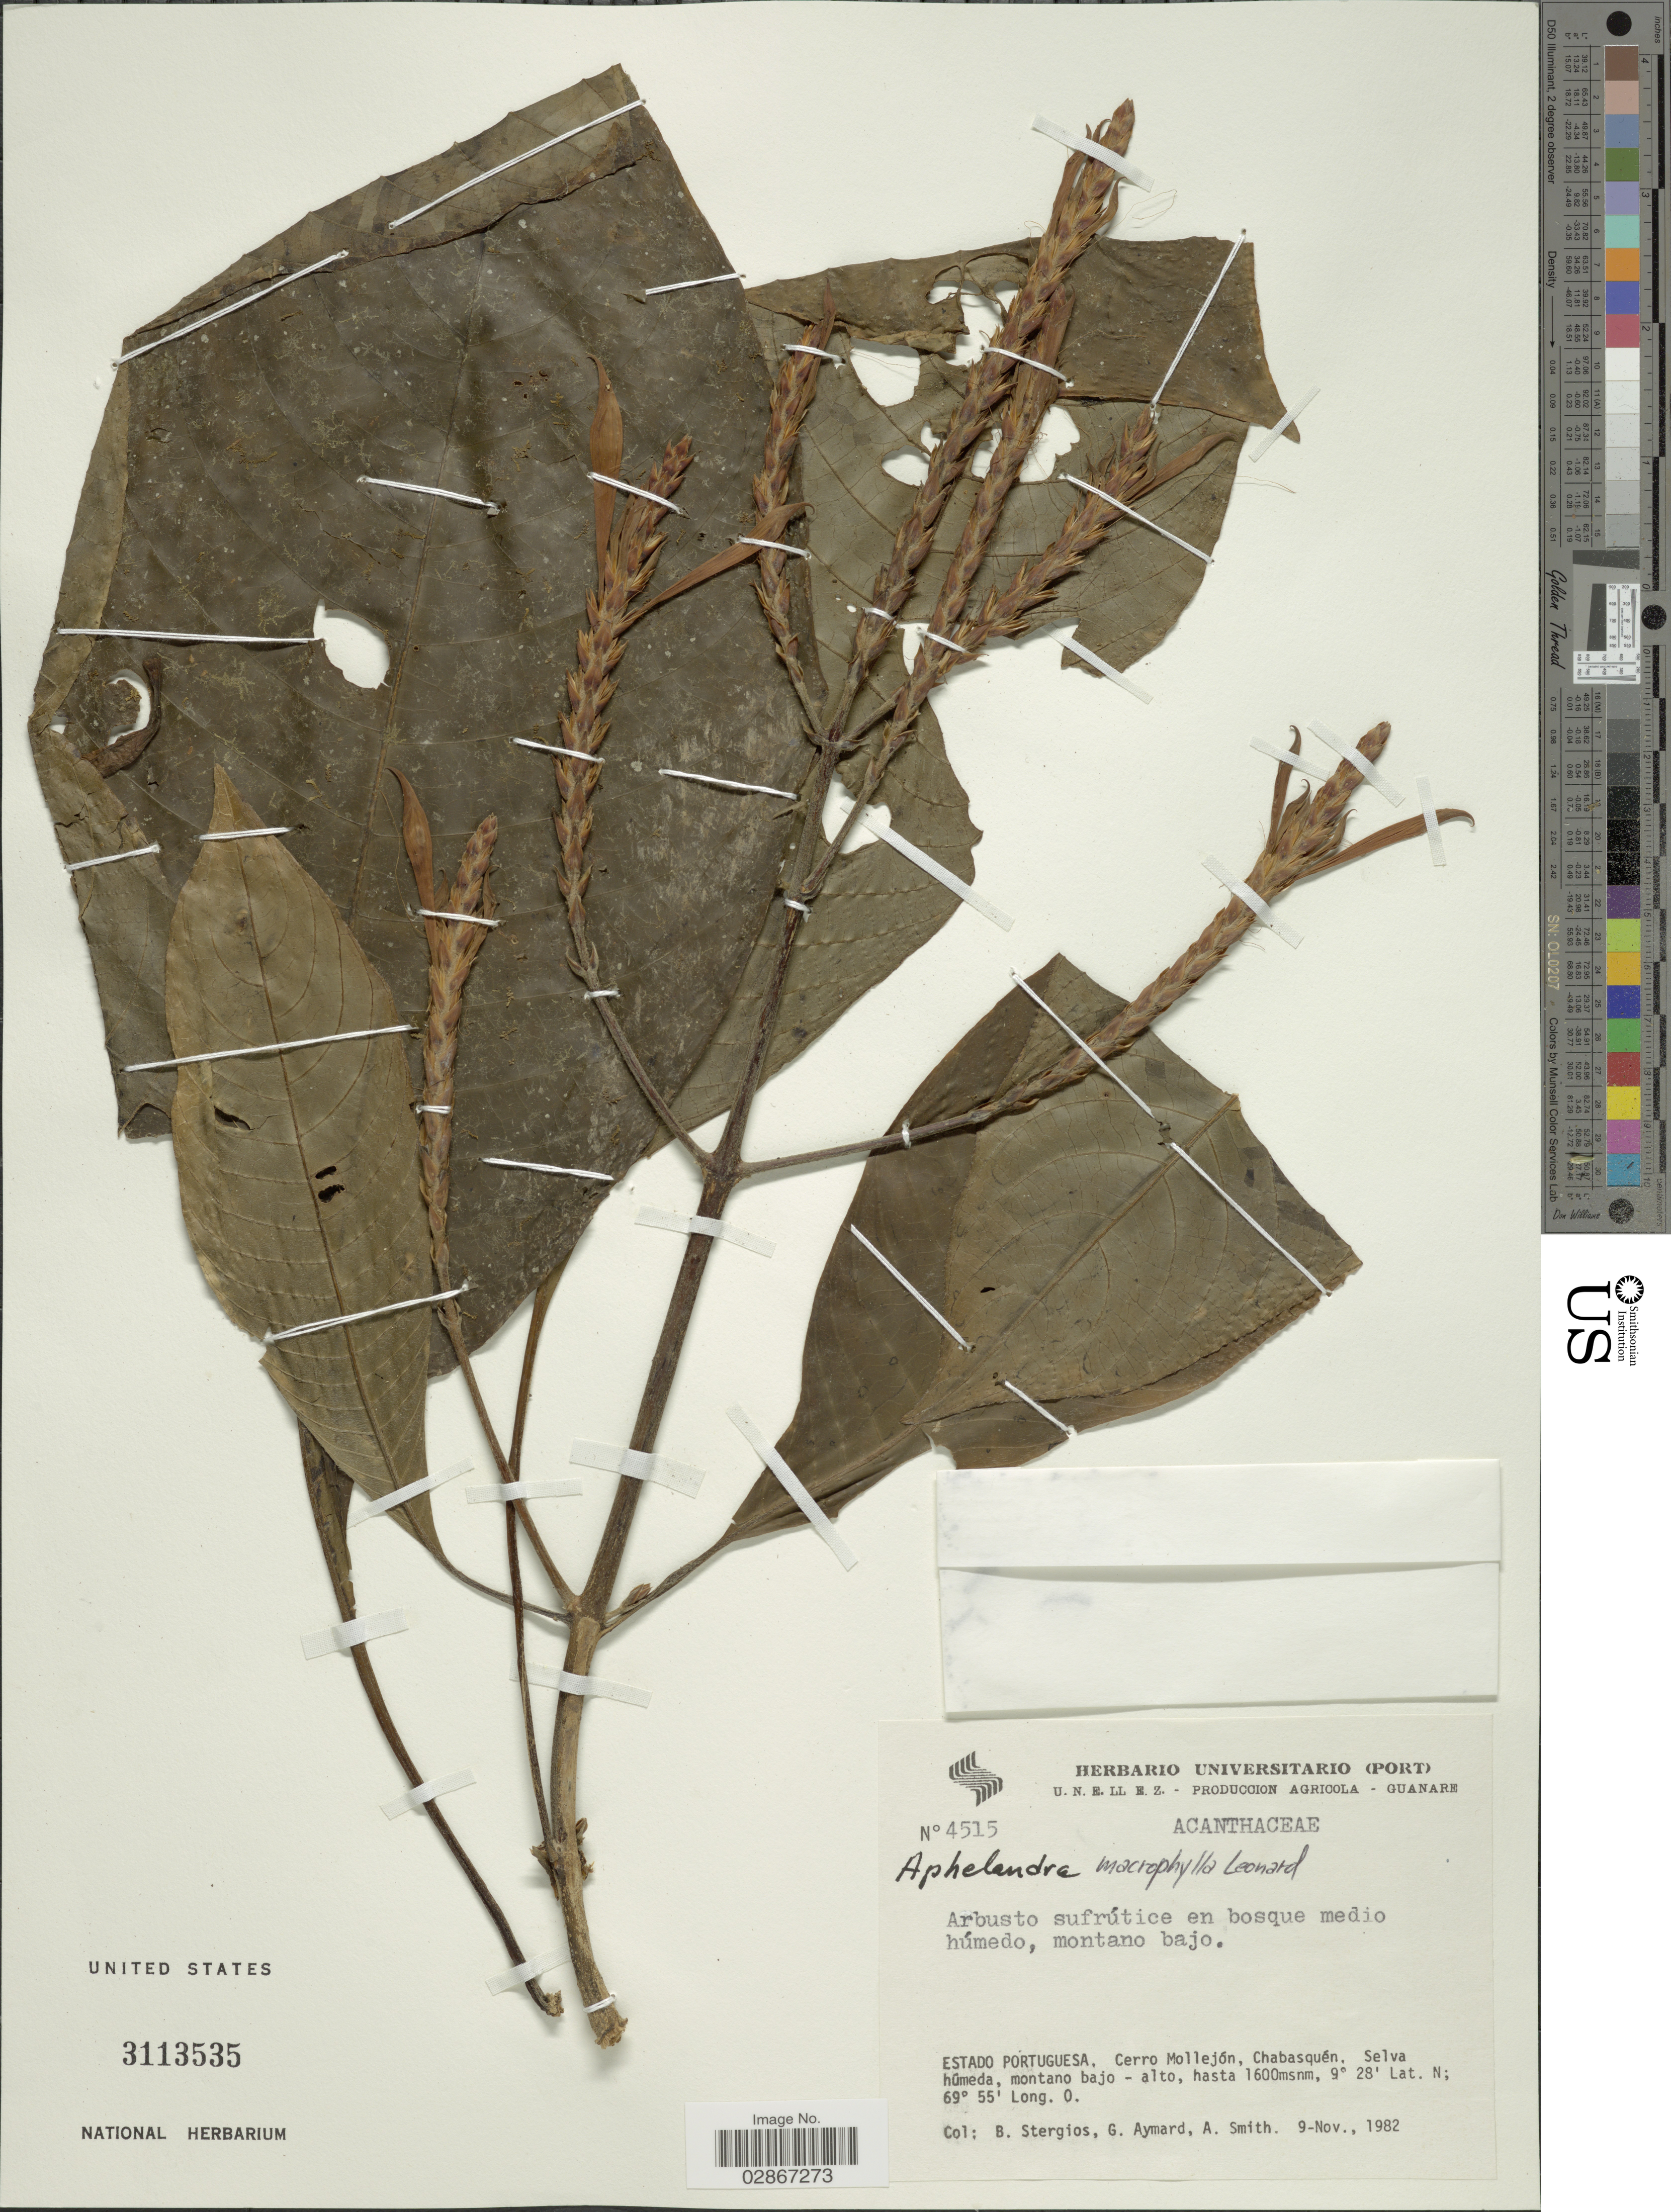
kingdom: Plantae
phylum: Tracheophyta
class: Magnoliopsida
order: Lamiales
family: Acanthaceae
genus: Aphelandra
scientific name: Aphelandra macrophylla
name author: Leonard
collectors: B. G. Stergios, G. A. Aymard & A. Smith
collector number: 4515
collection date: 1982-11-09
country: Venezuela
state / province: Portuguesa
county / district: Guanare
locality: Cerro Mollejón, Chabasquén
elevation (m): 1600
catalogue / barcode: US 3113535